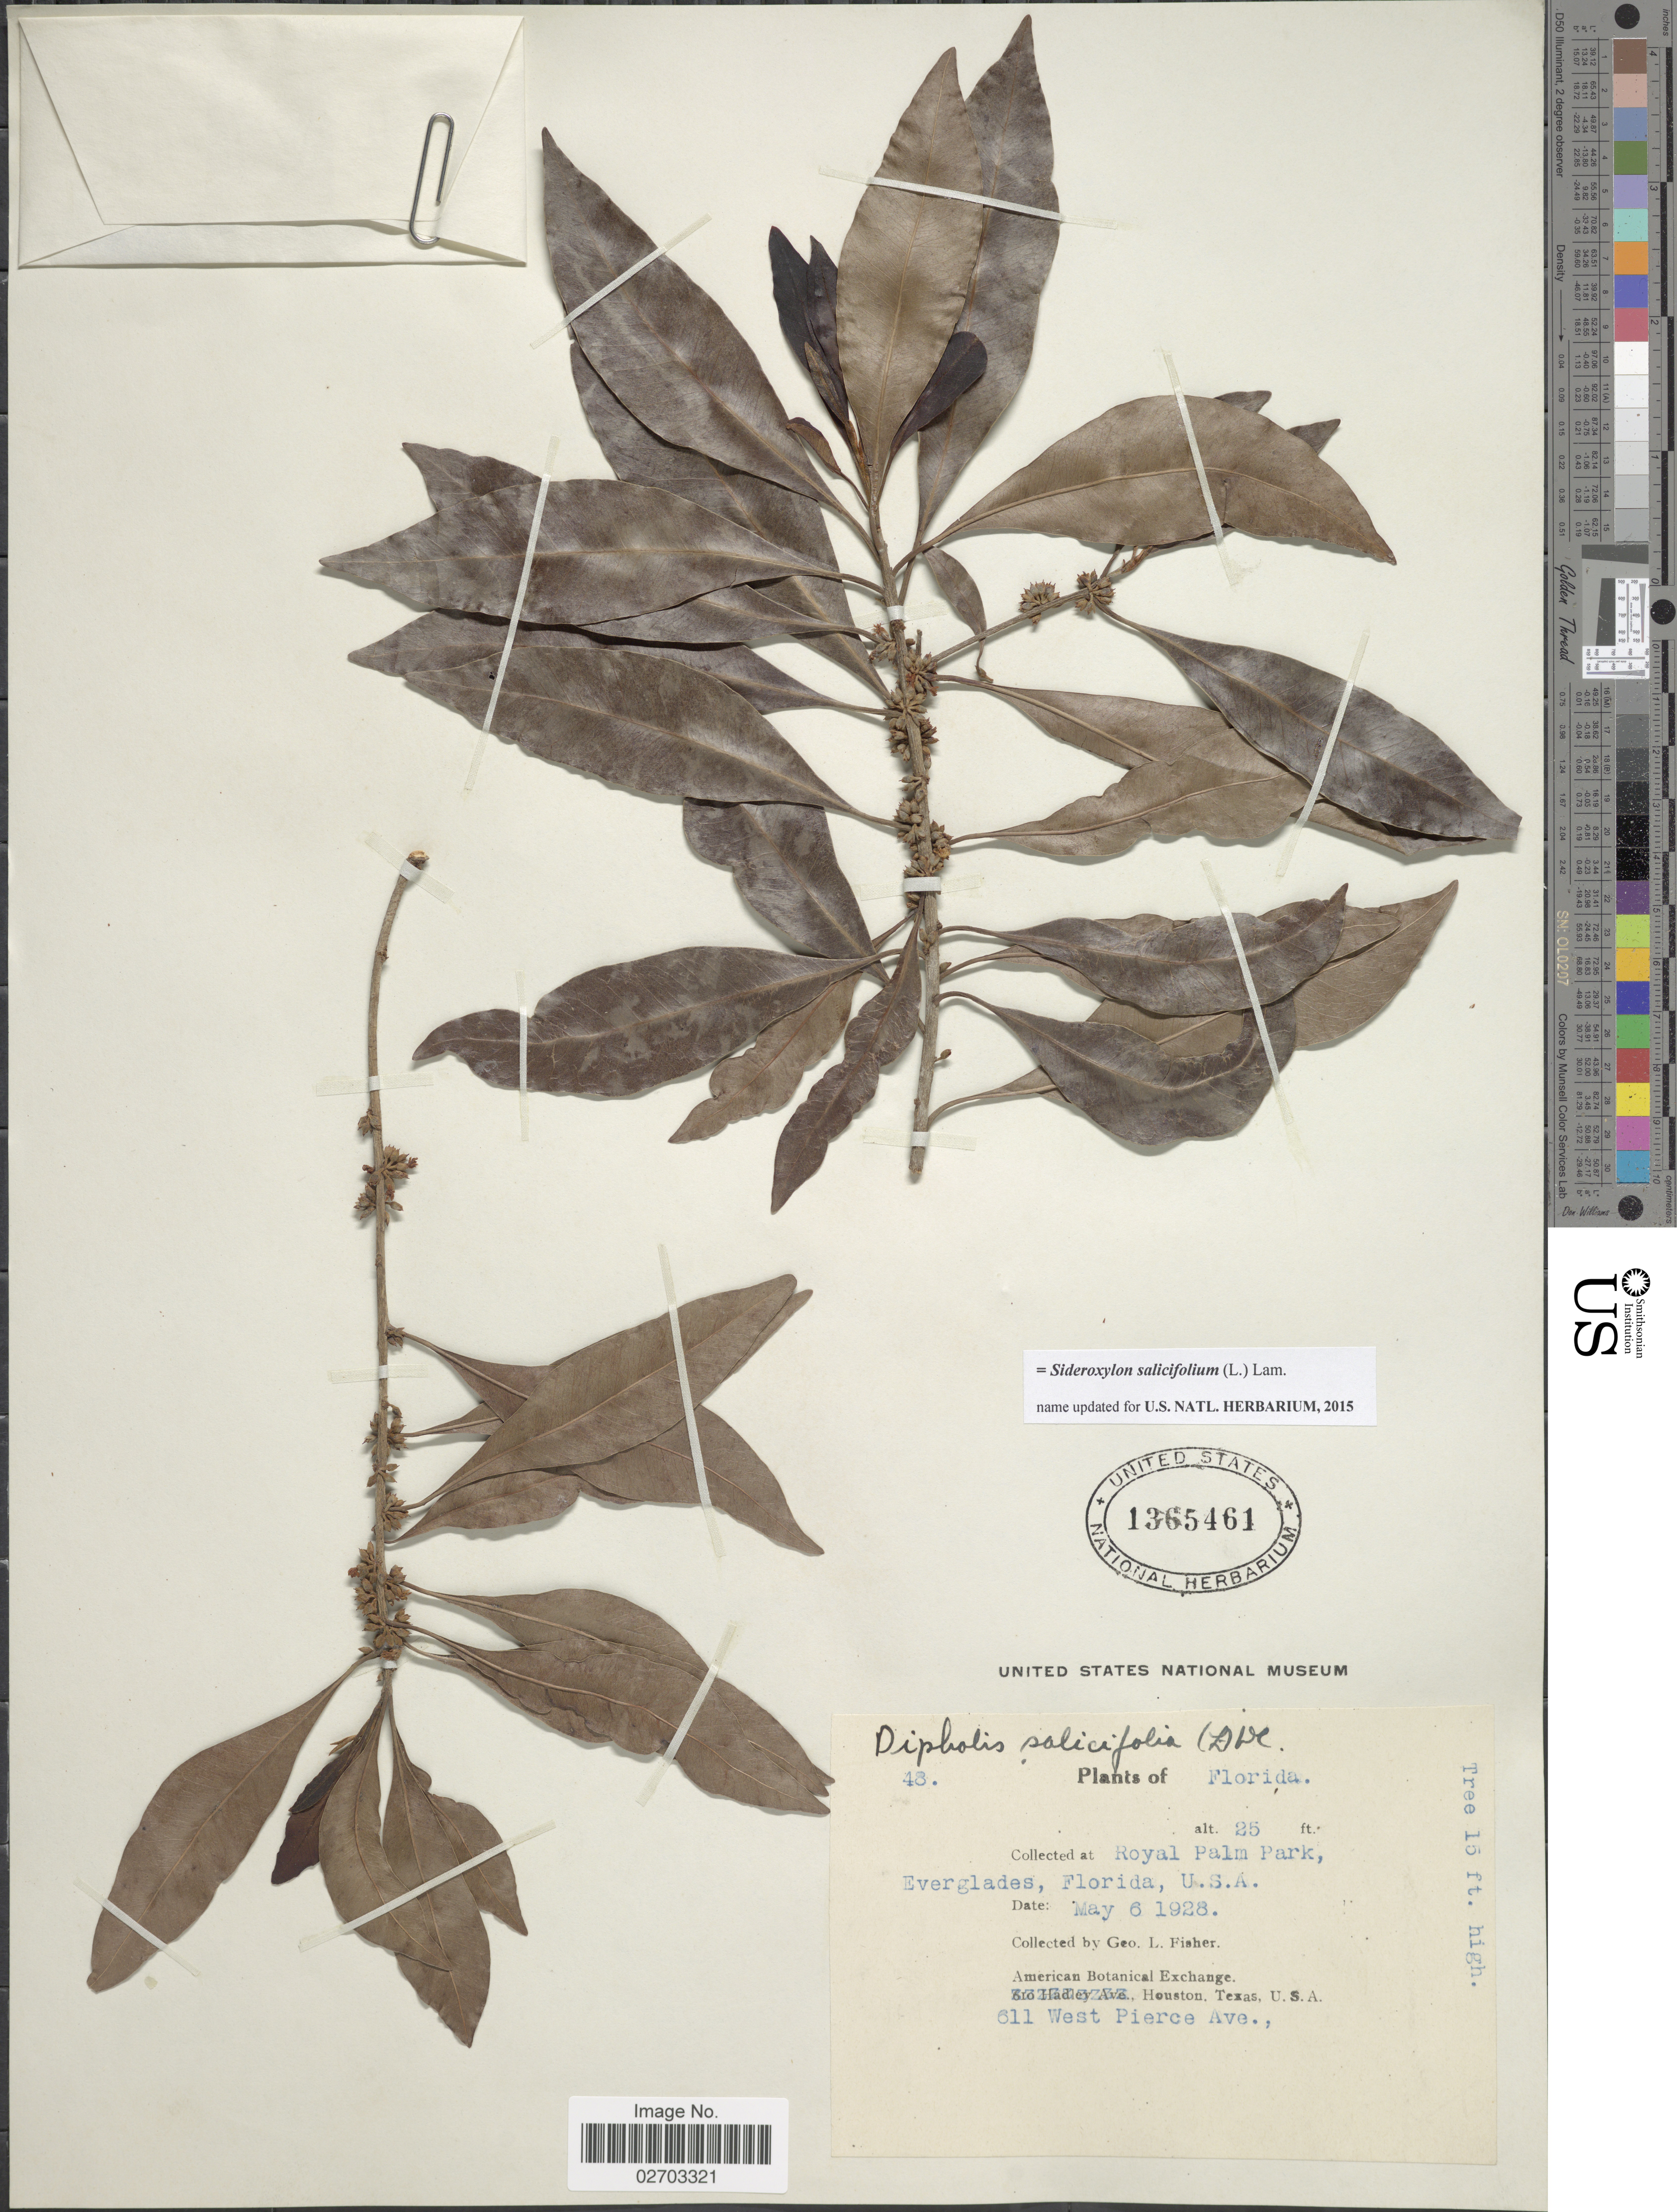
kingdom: Plantae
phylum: Tracheophyta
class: Magnoliopsida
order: Ericales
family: Sapotaceae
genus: Sideroxylon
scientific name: Sideroxylon salicifolium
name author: (L.) Lam.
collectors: G. L. Fisher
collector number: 48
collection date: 1928-05-06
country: United States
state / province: Florida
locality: Royal Palm Park, Everglades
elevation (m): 8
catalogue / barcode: US 1365461